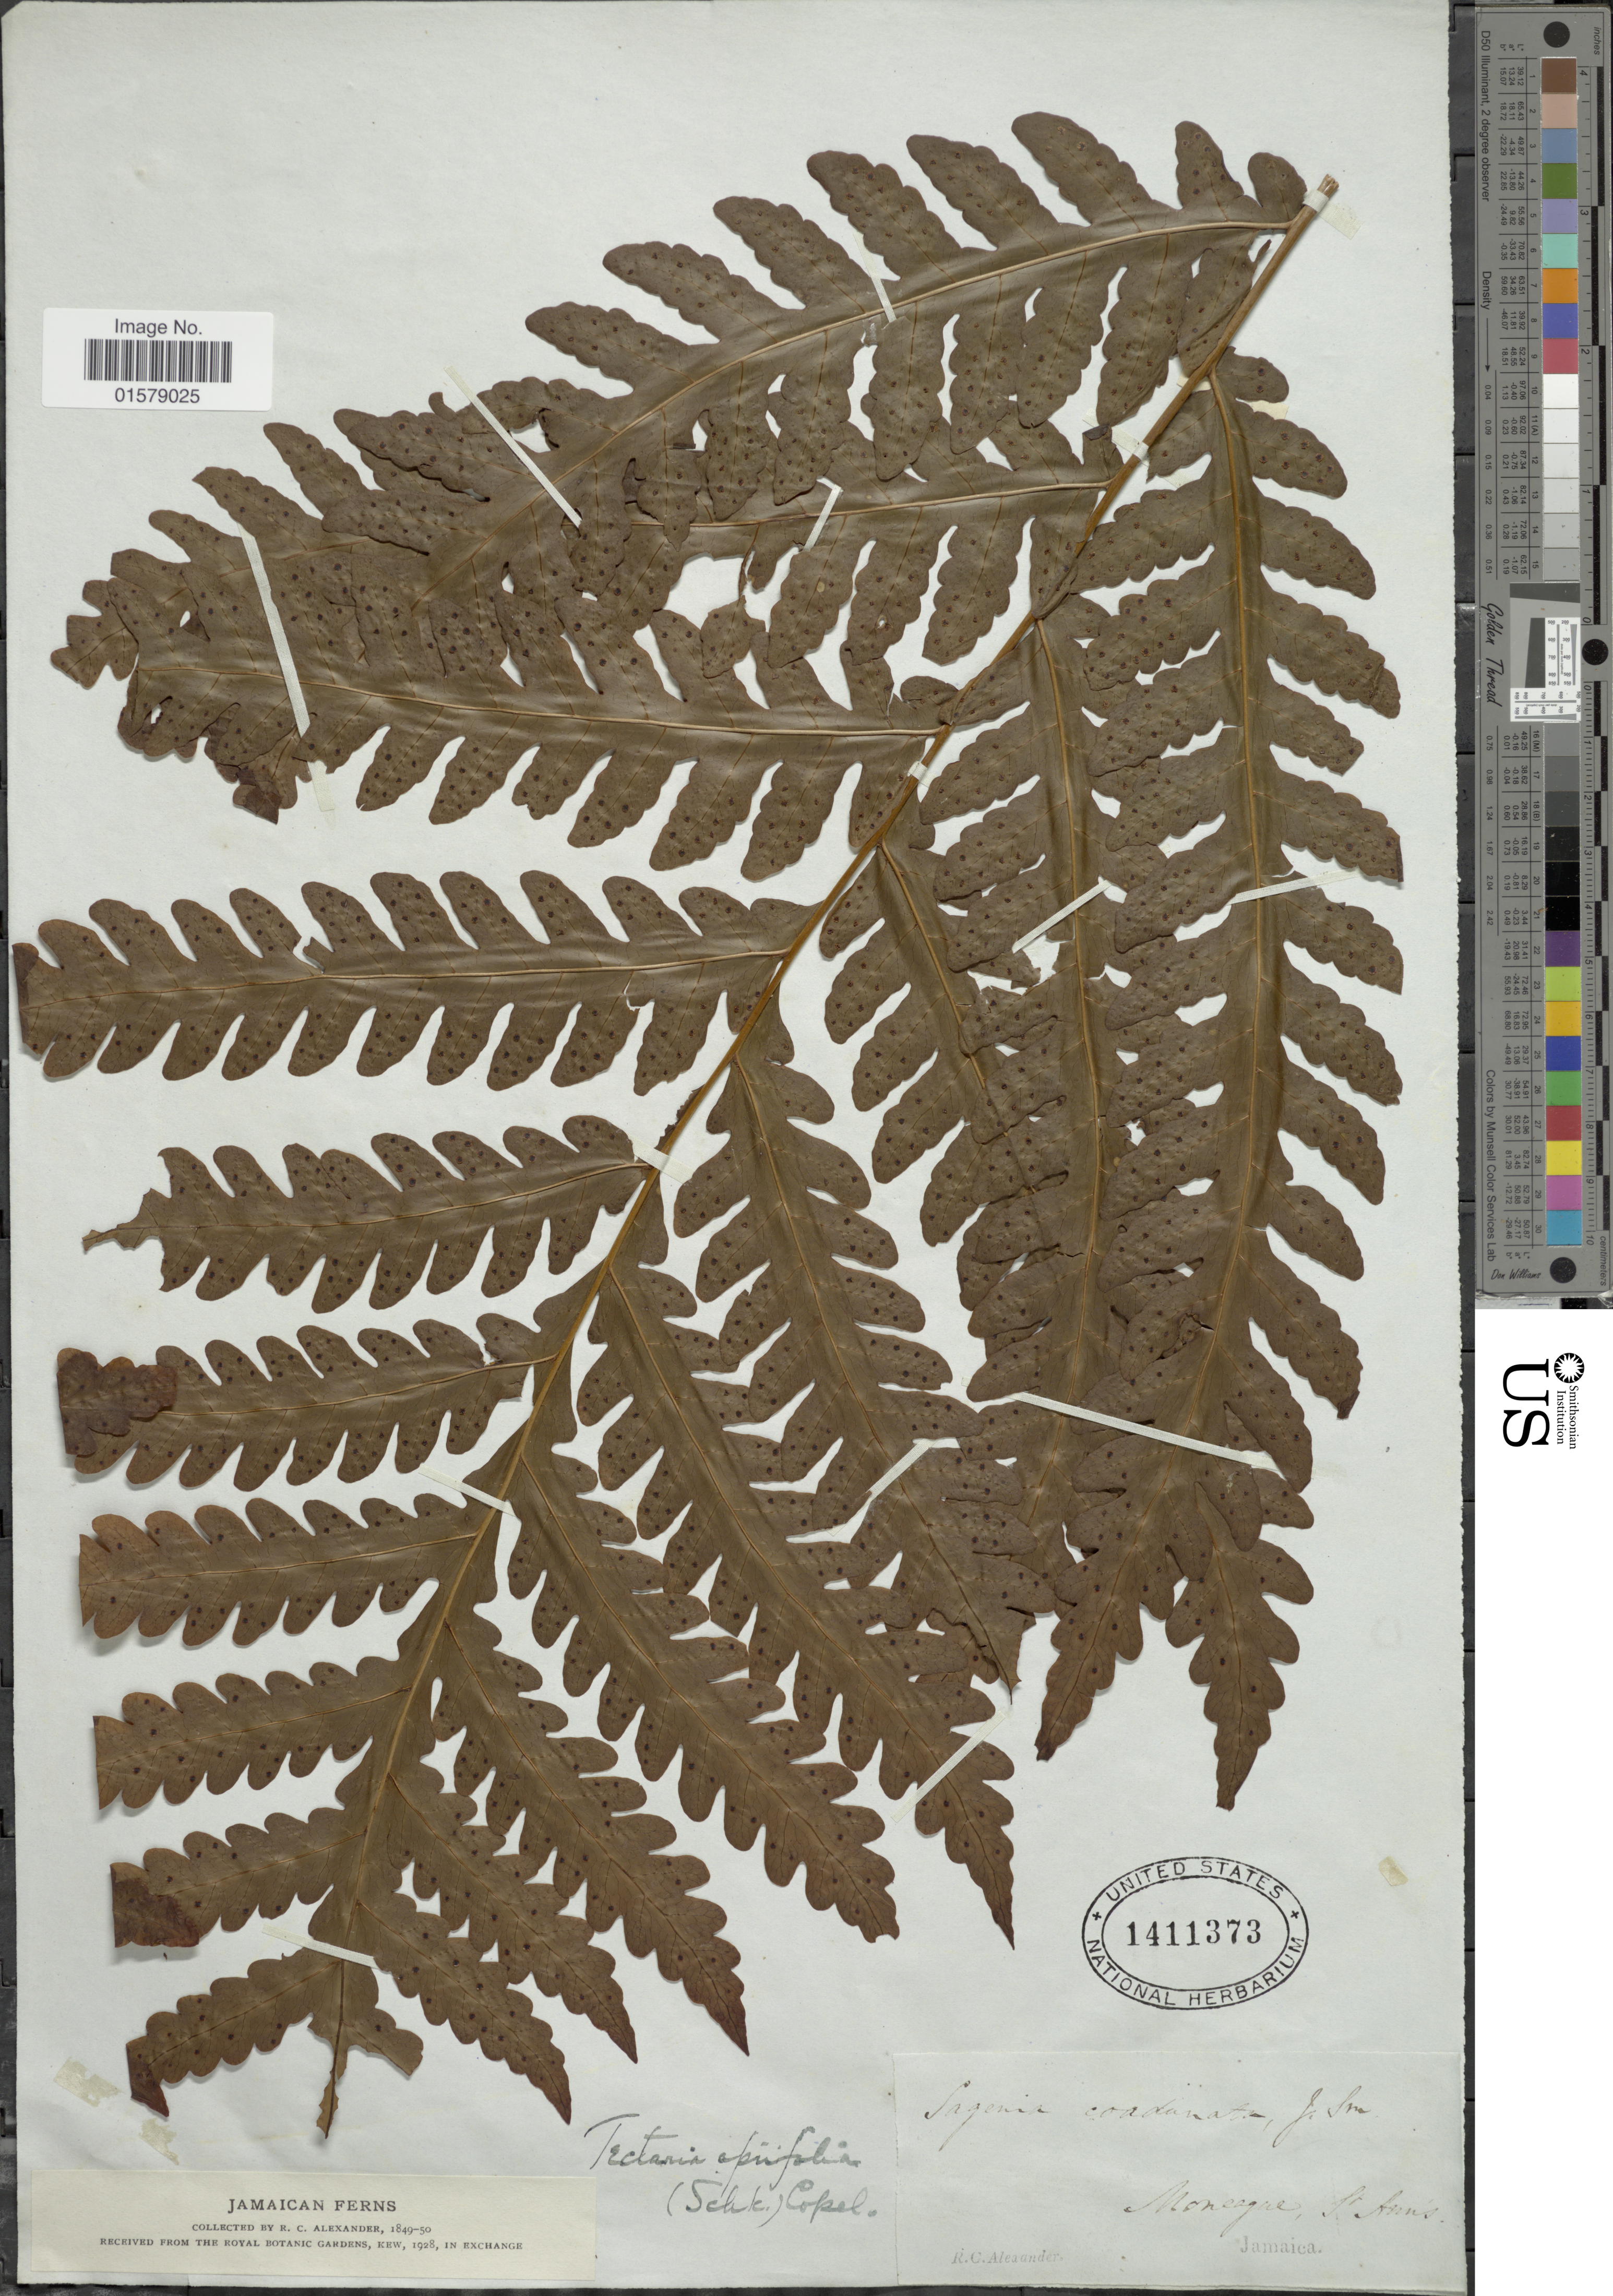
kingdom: Plantae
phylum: Tracheophyta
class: Polypodiopsida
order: Polypodiales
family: Tectariaceae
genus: Tectaria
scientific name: Tectaria apiifolia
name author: (Schkuhr) Copel.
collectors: R. C. Alexander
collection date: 1849/1850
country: Jamaica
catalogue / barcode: US 1411373